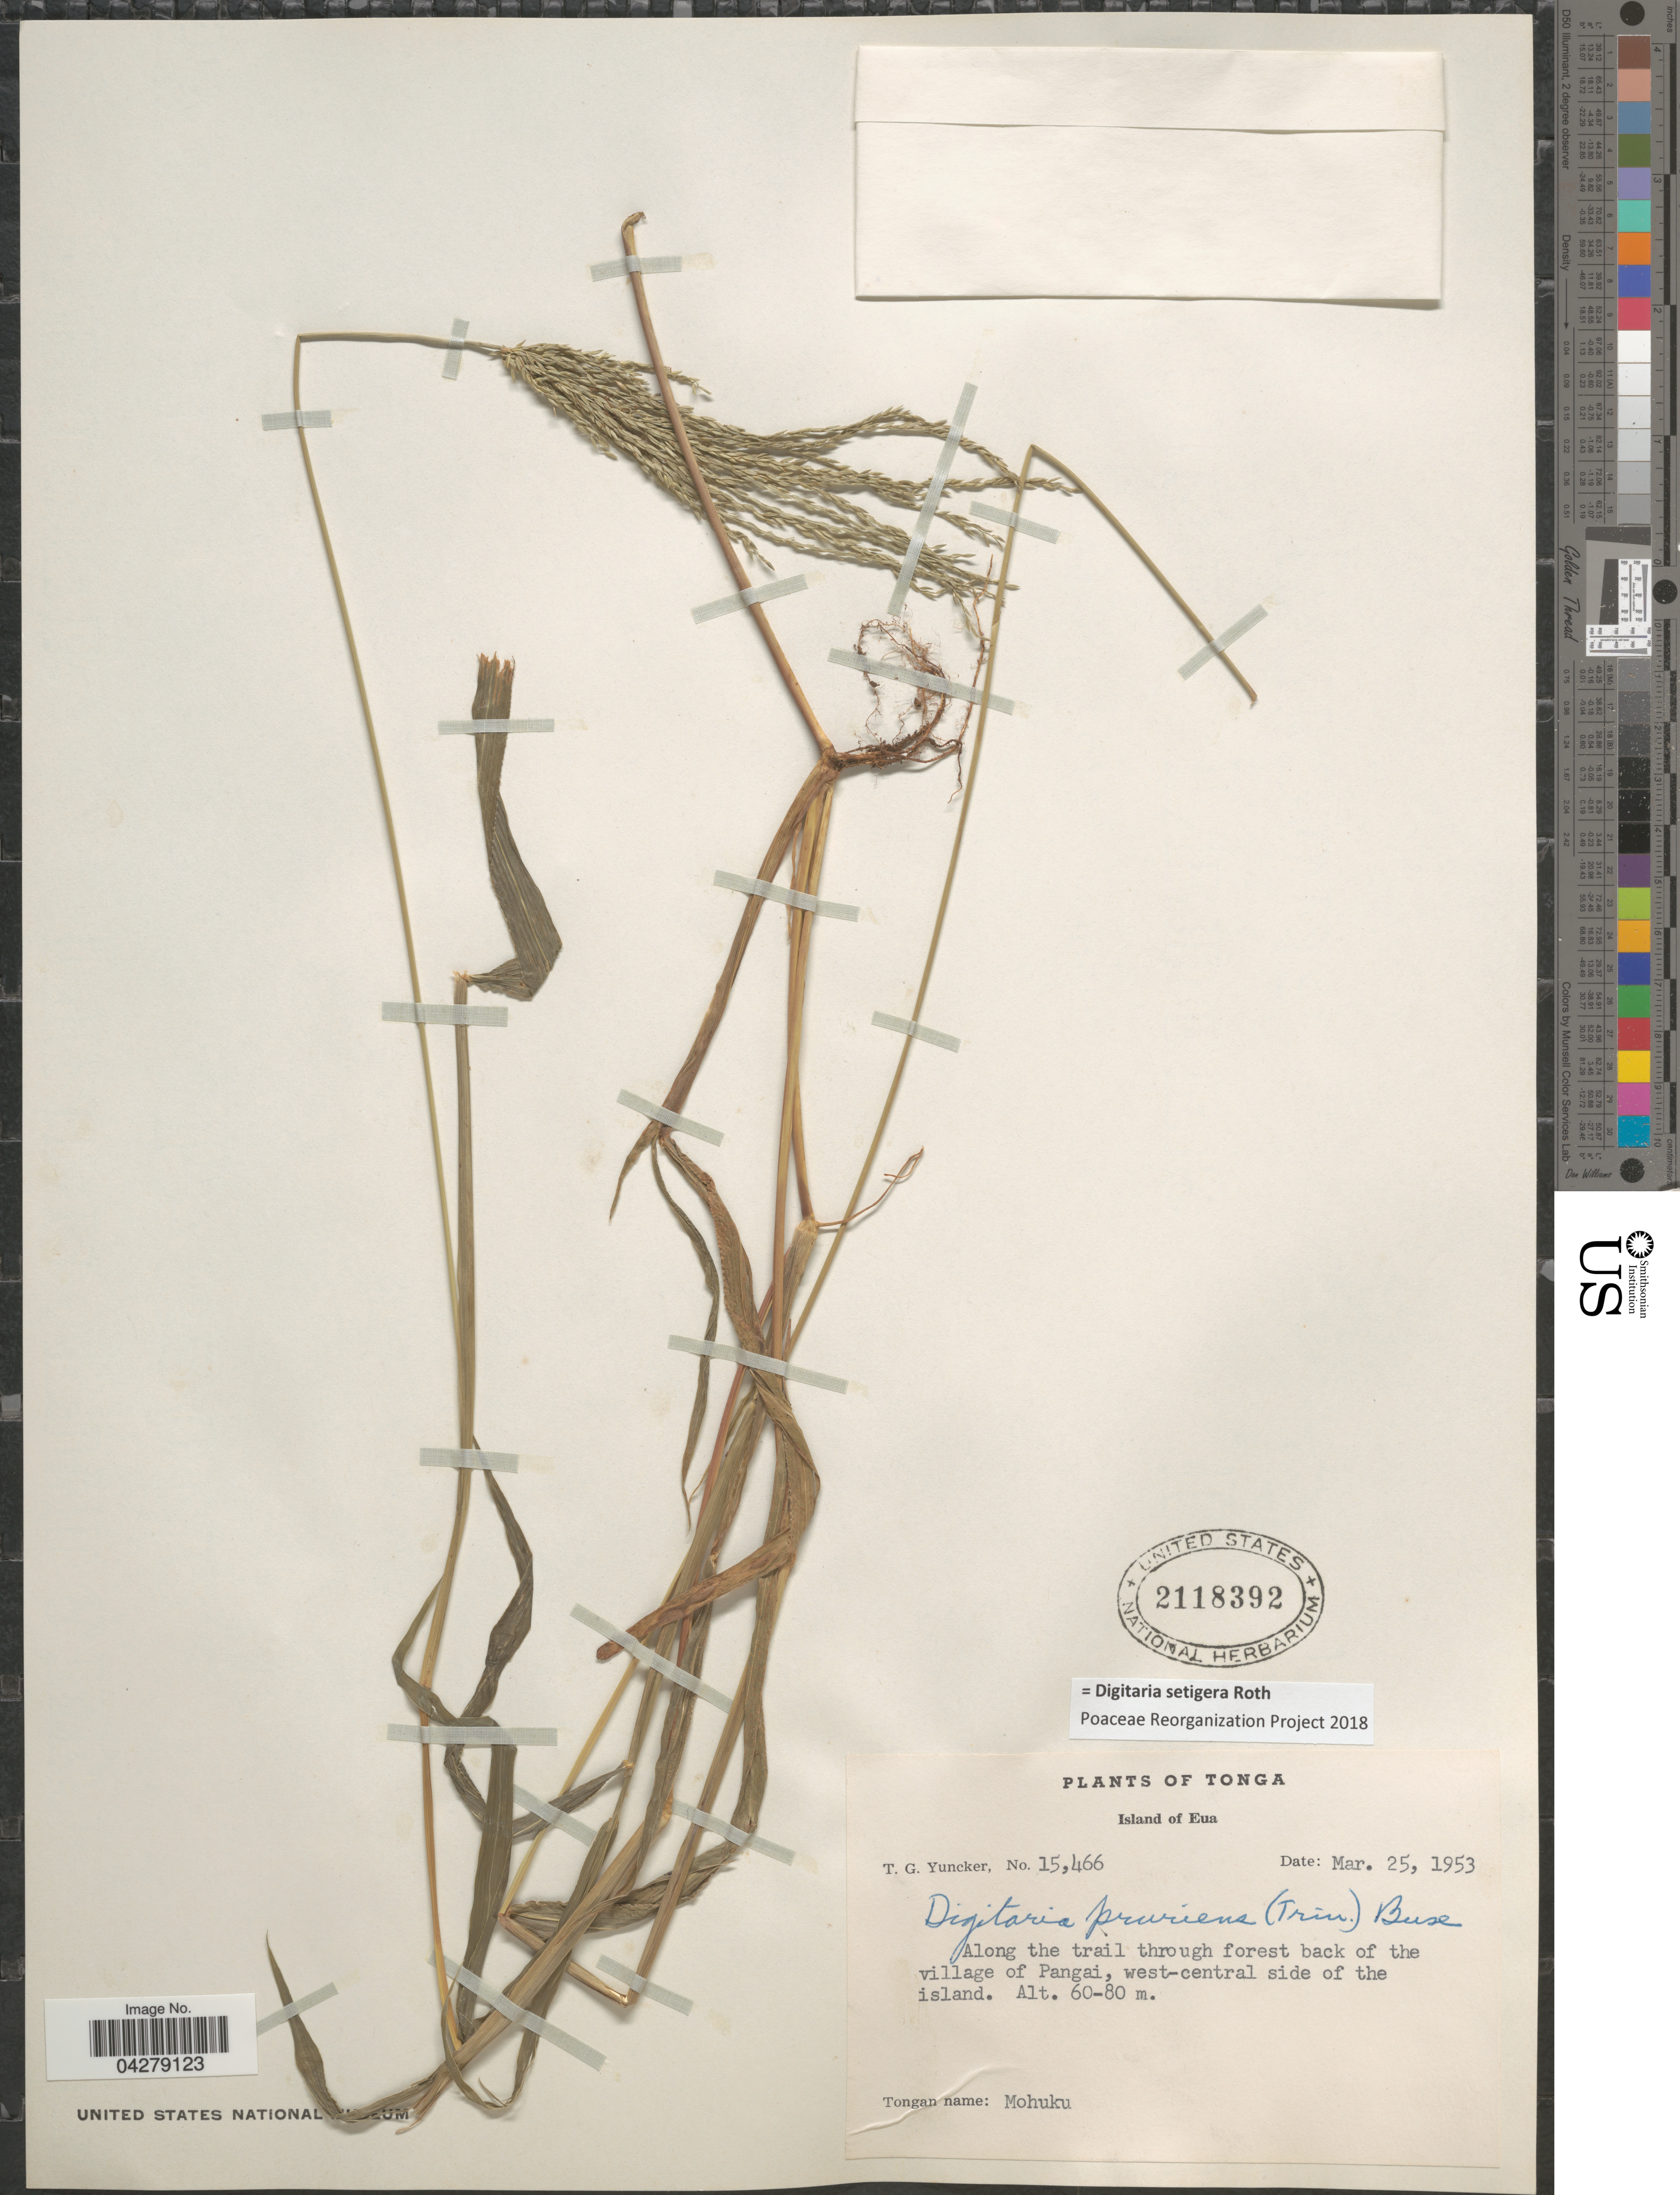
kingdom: Plantae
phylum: Tracheophyta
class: Liliopsida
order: Poales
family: Poaceae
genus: Digitaria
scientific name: Digitaria setigera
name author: Roth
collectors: T. G. Yuncker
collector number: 15466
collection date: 1953-03-25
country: Tonga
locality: Island of Eua. Along the trail through forest back of the village of Pangi, west-central side of the island.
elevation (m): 60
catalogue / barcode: US 2118392